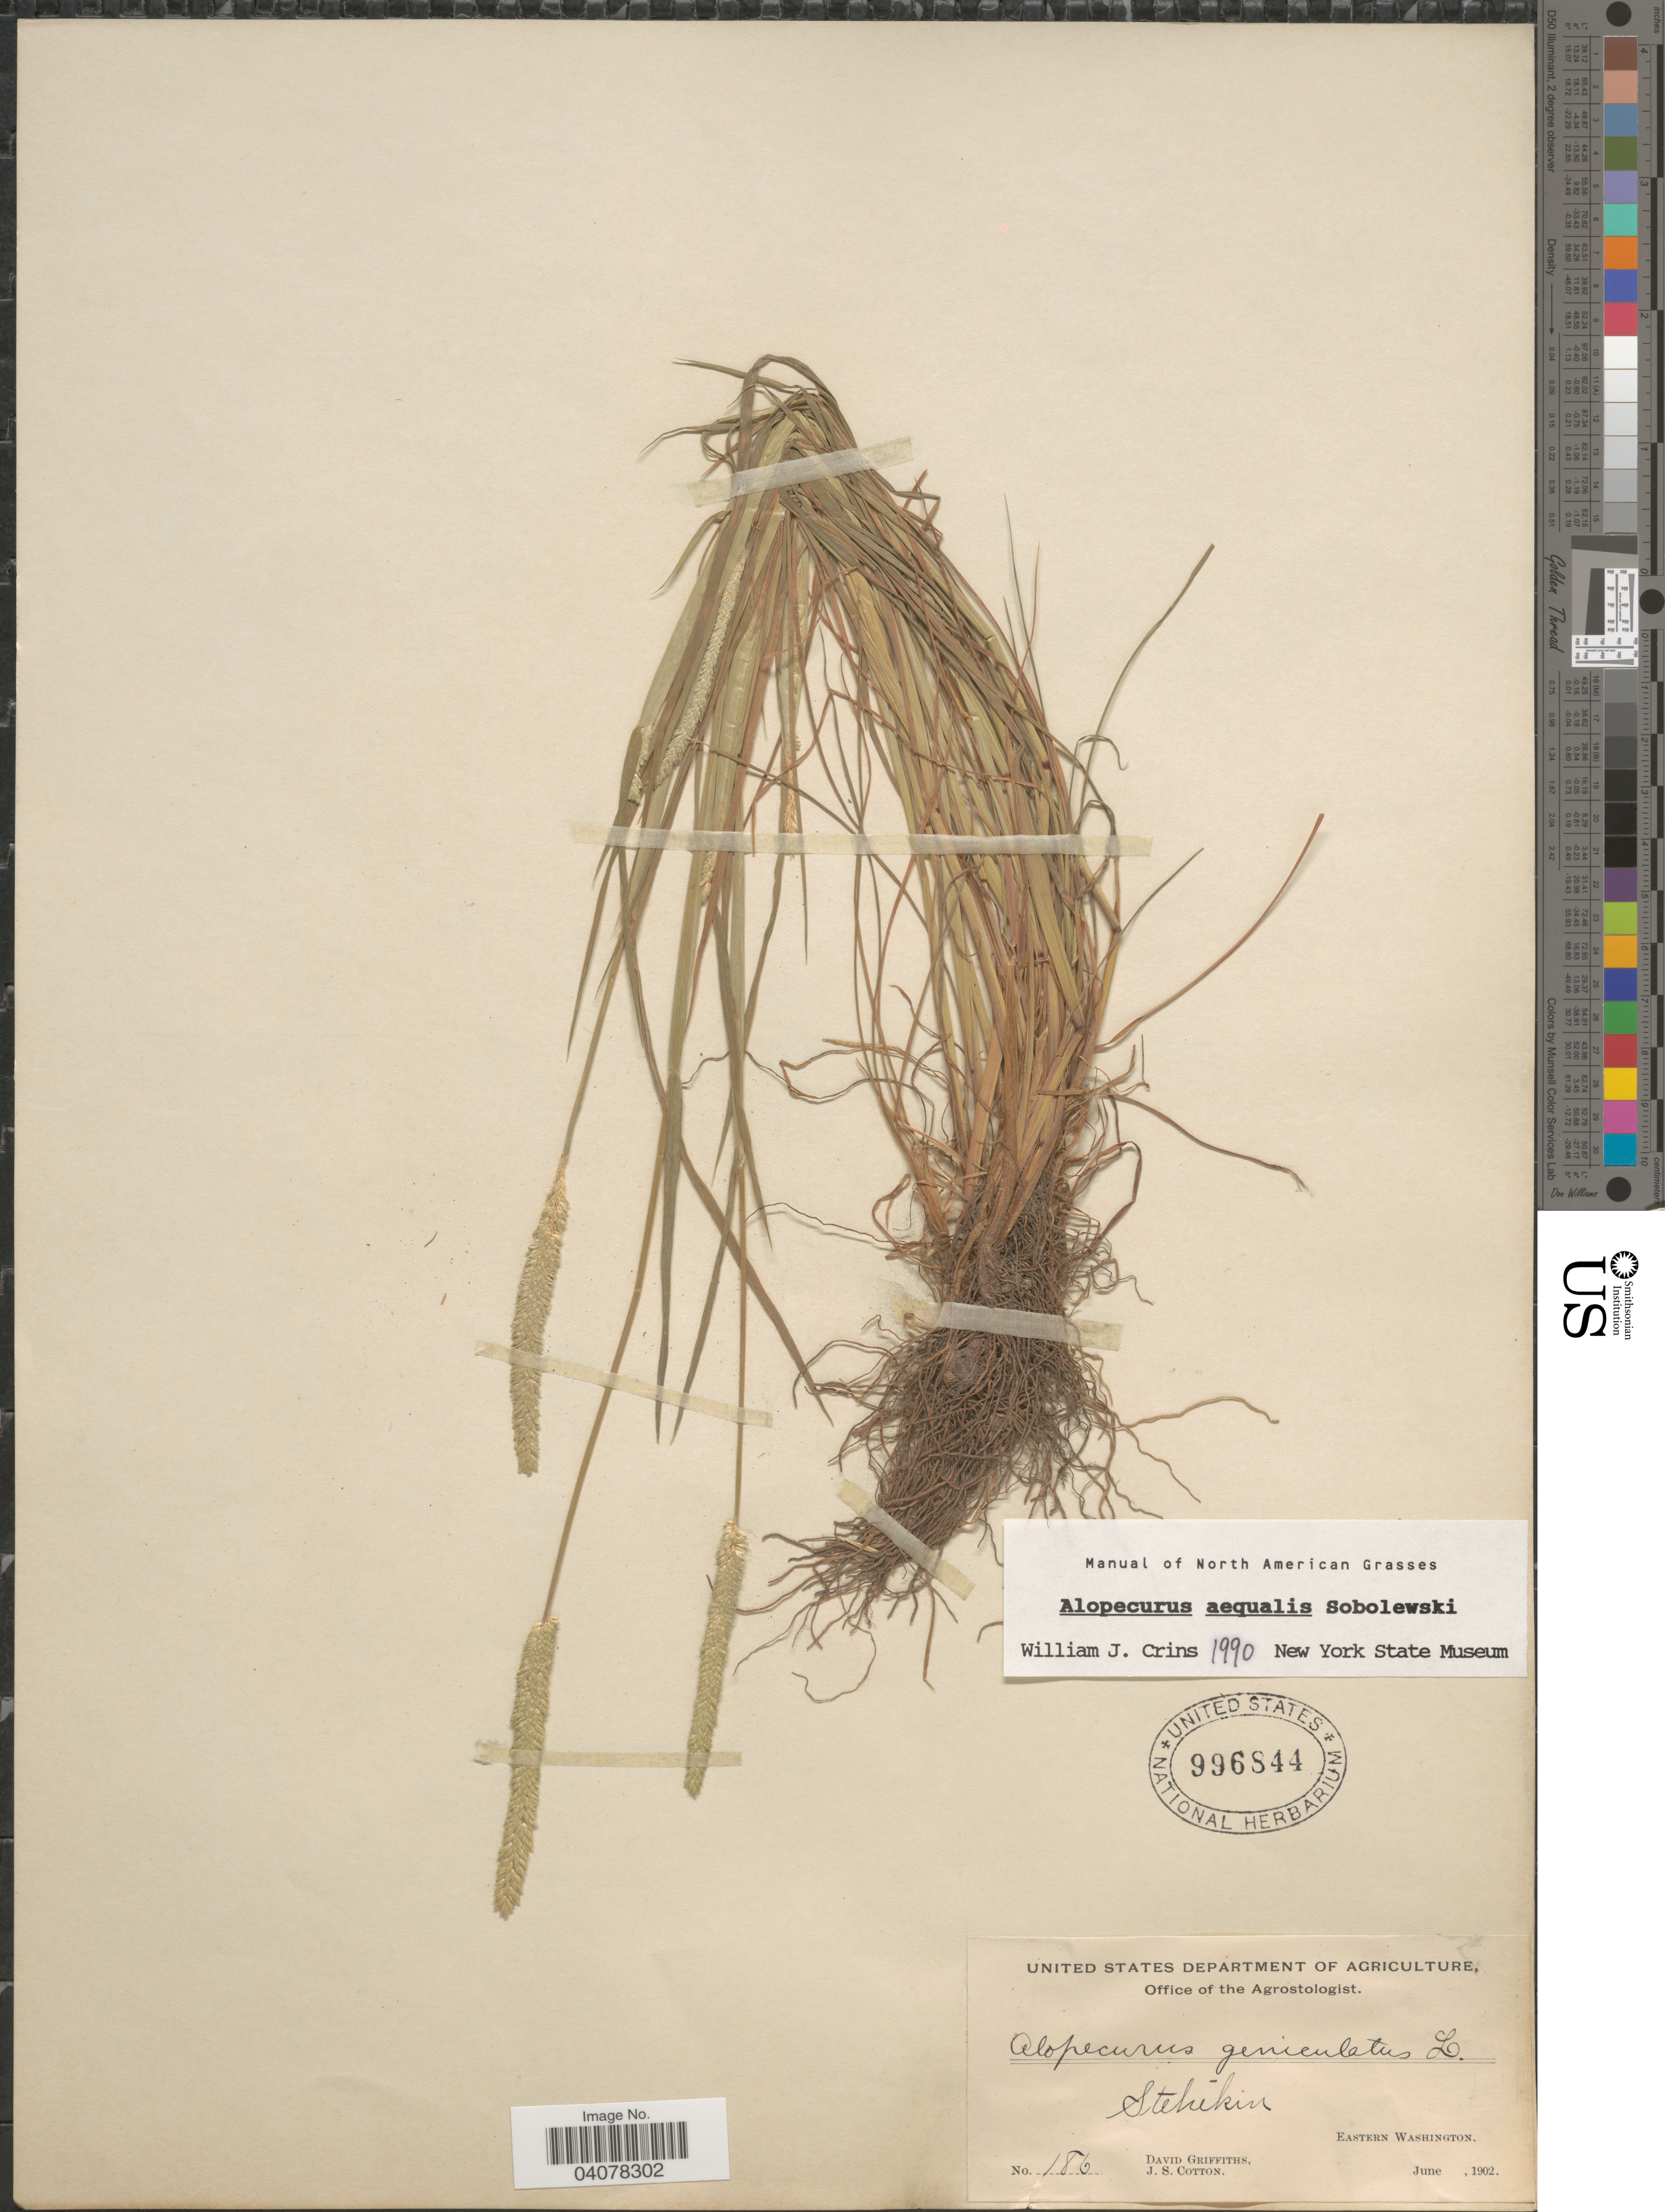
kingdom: Plantae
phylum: Tracheophyta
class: Liliopsida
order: Poales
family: Poaceae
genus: Alopecurus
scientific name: Alopecurus aequalis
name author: Sobol.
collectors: D. Griffiths & J. S. Cotton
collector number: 186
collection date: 1902-06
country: United States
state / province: Washington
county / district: Chelan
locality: Stehekin. Eastern Washington.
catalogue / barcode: US 996844